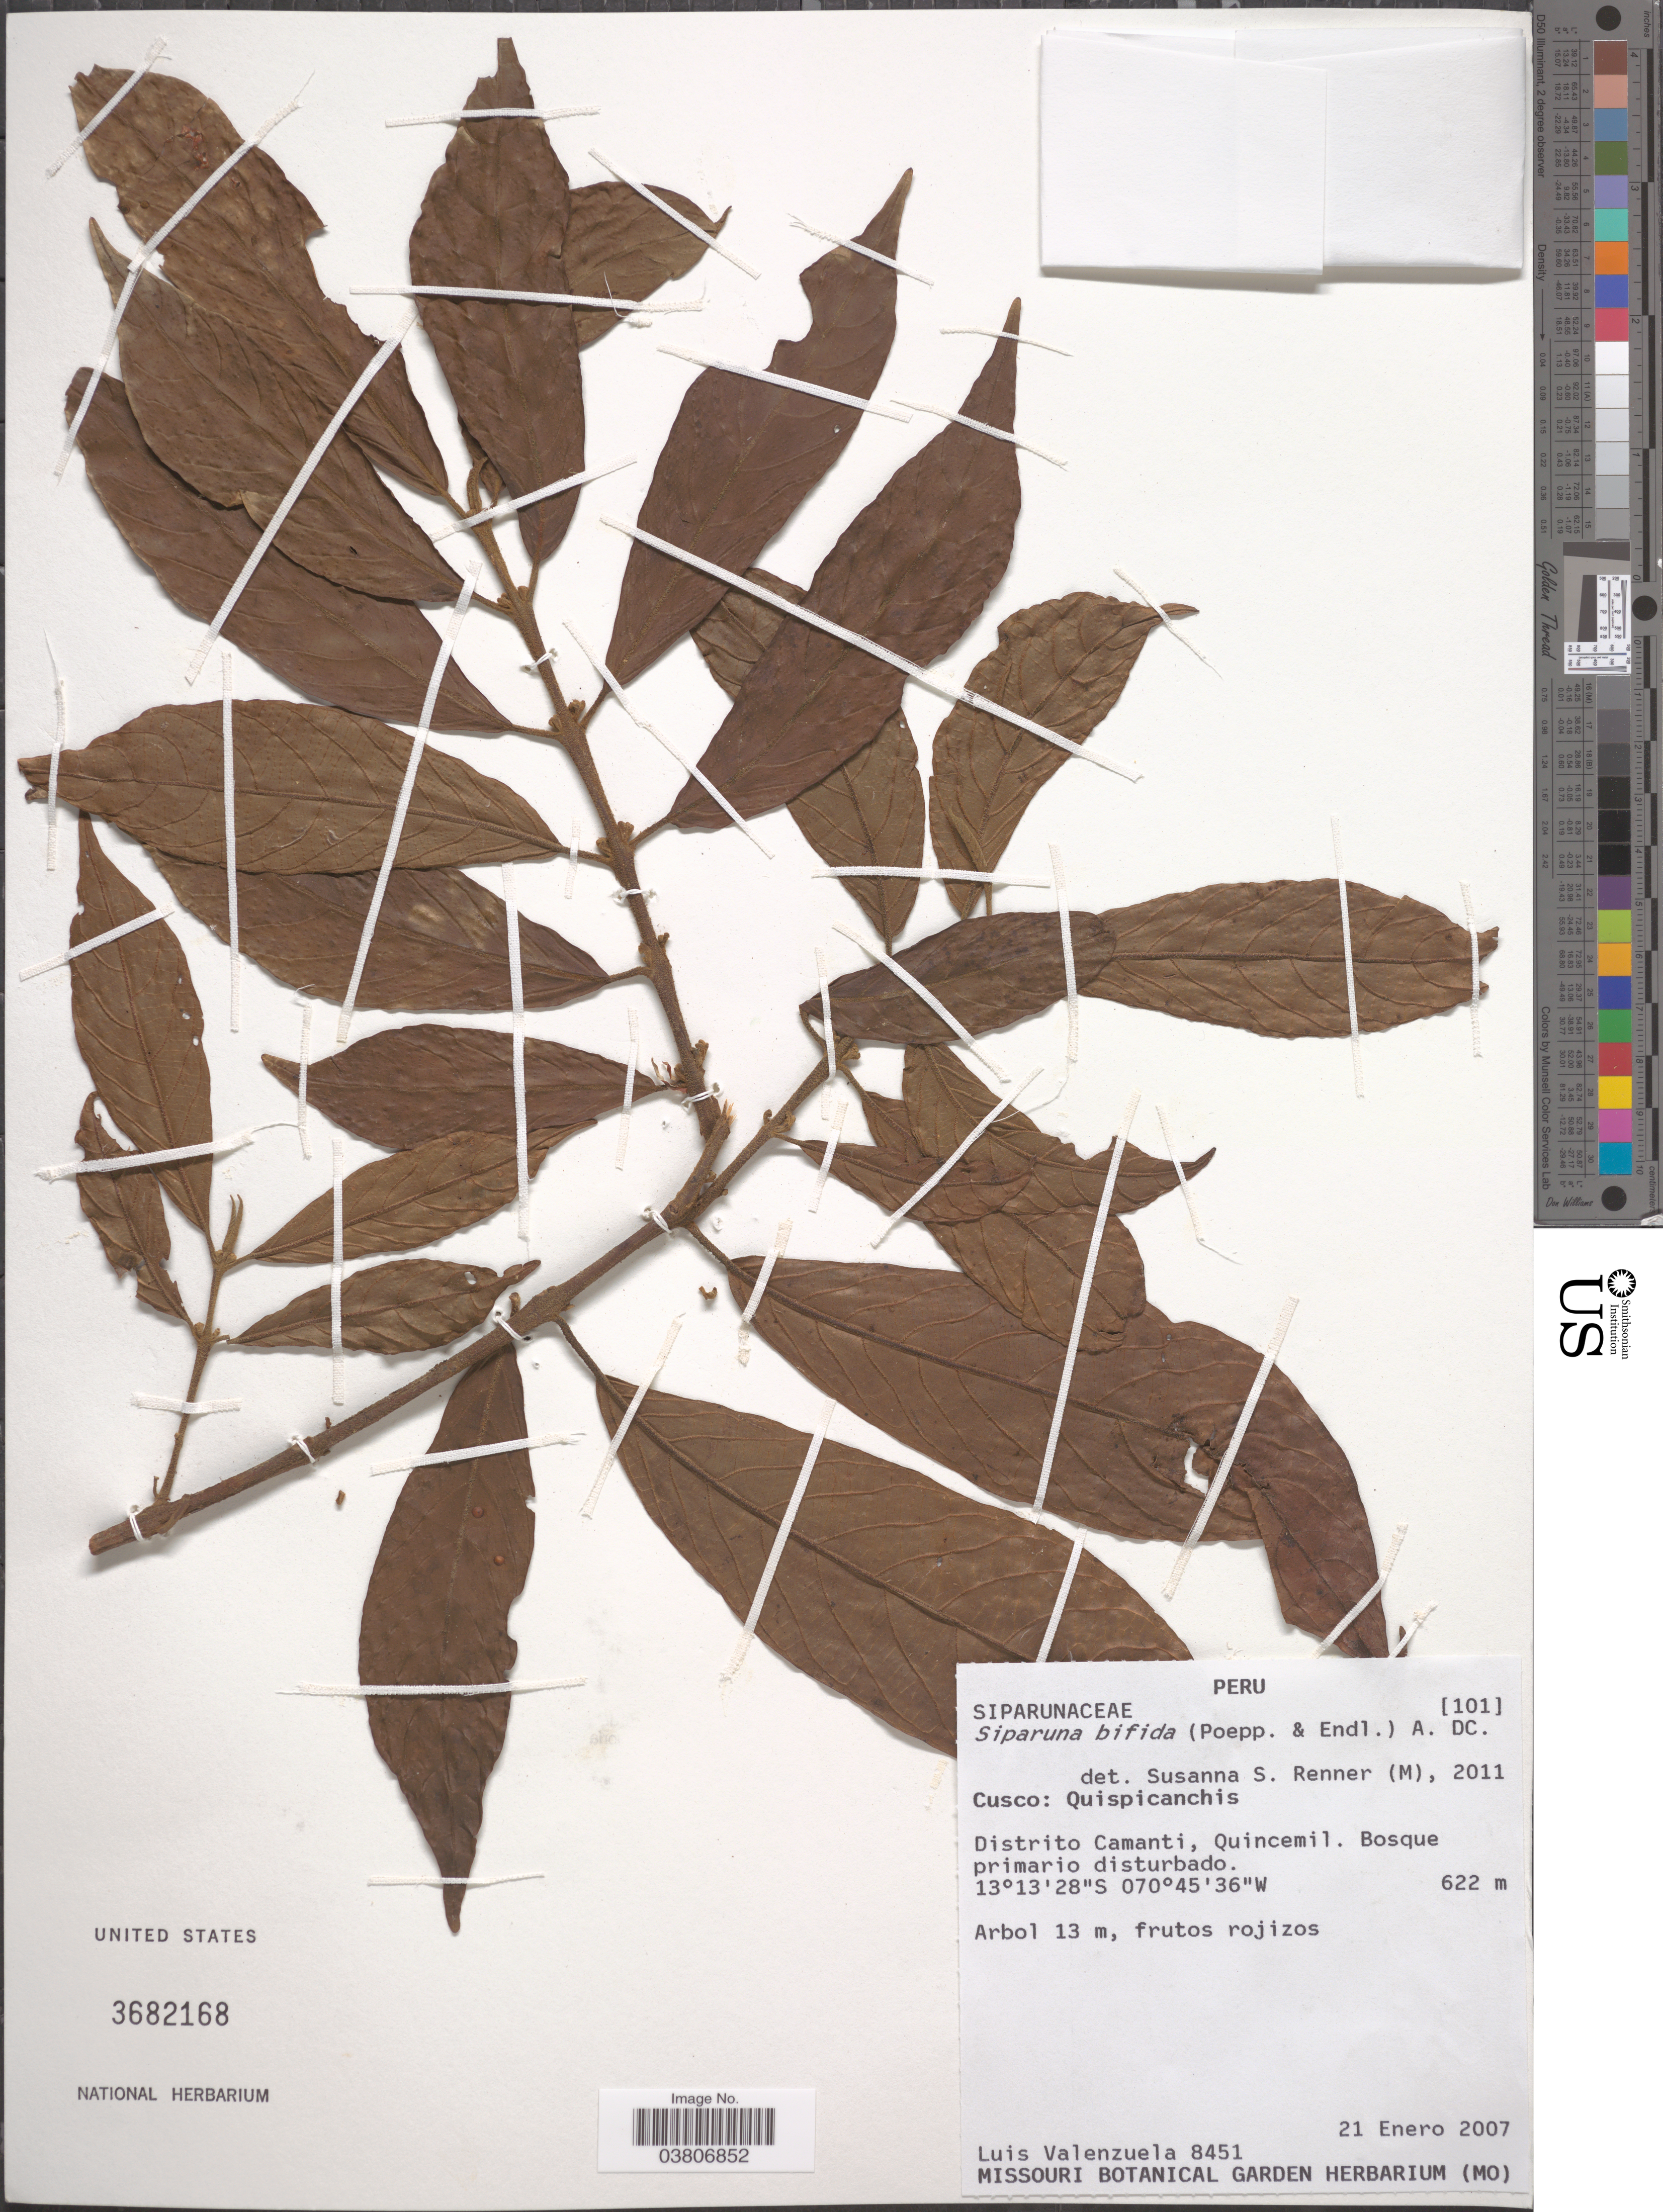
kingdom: Plantae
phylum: Tracheophyta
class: Magnoliopsida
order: Laurales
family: Siparunaceae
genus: Siparuna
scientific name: Siparuna bifida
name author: (Poepp. & Endl.) A. DC.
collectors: L. Valenzuela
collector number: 8451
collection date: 2007-01-21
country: Peru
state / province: Cusco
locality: Quispicanchis. Distrito Camanti, Quincemil.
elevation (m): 622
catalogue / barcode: US 3682168